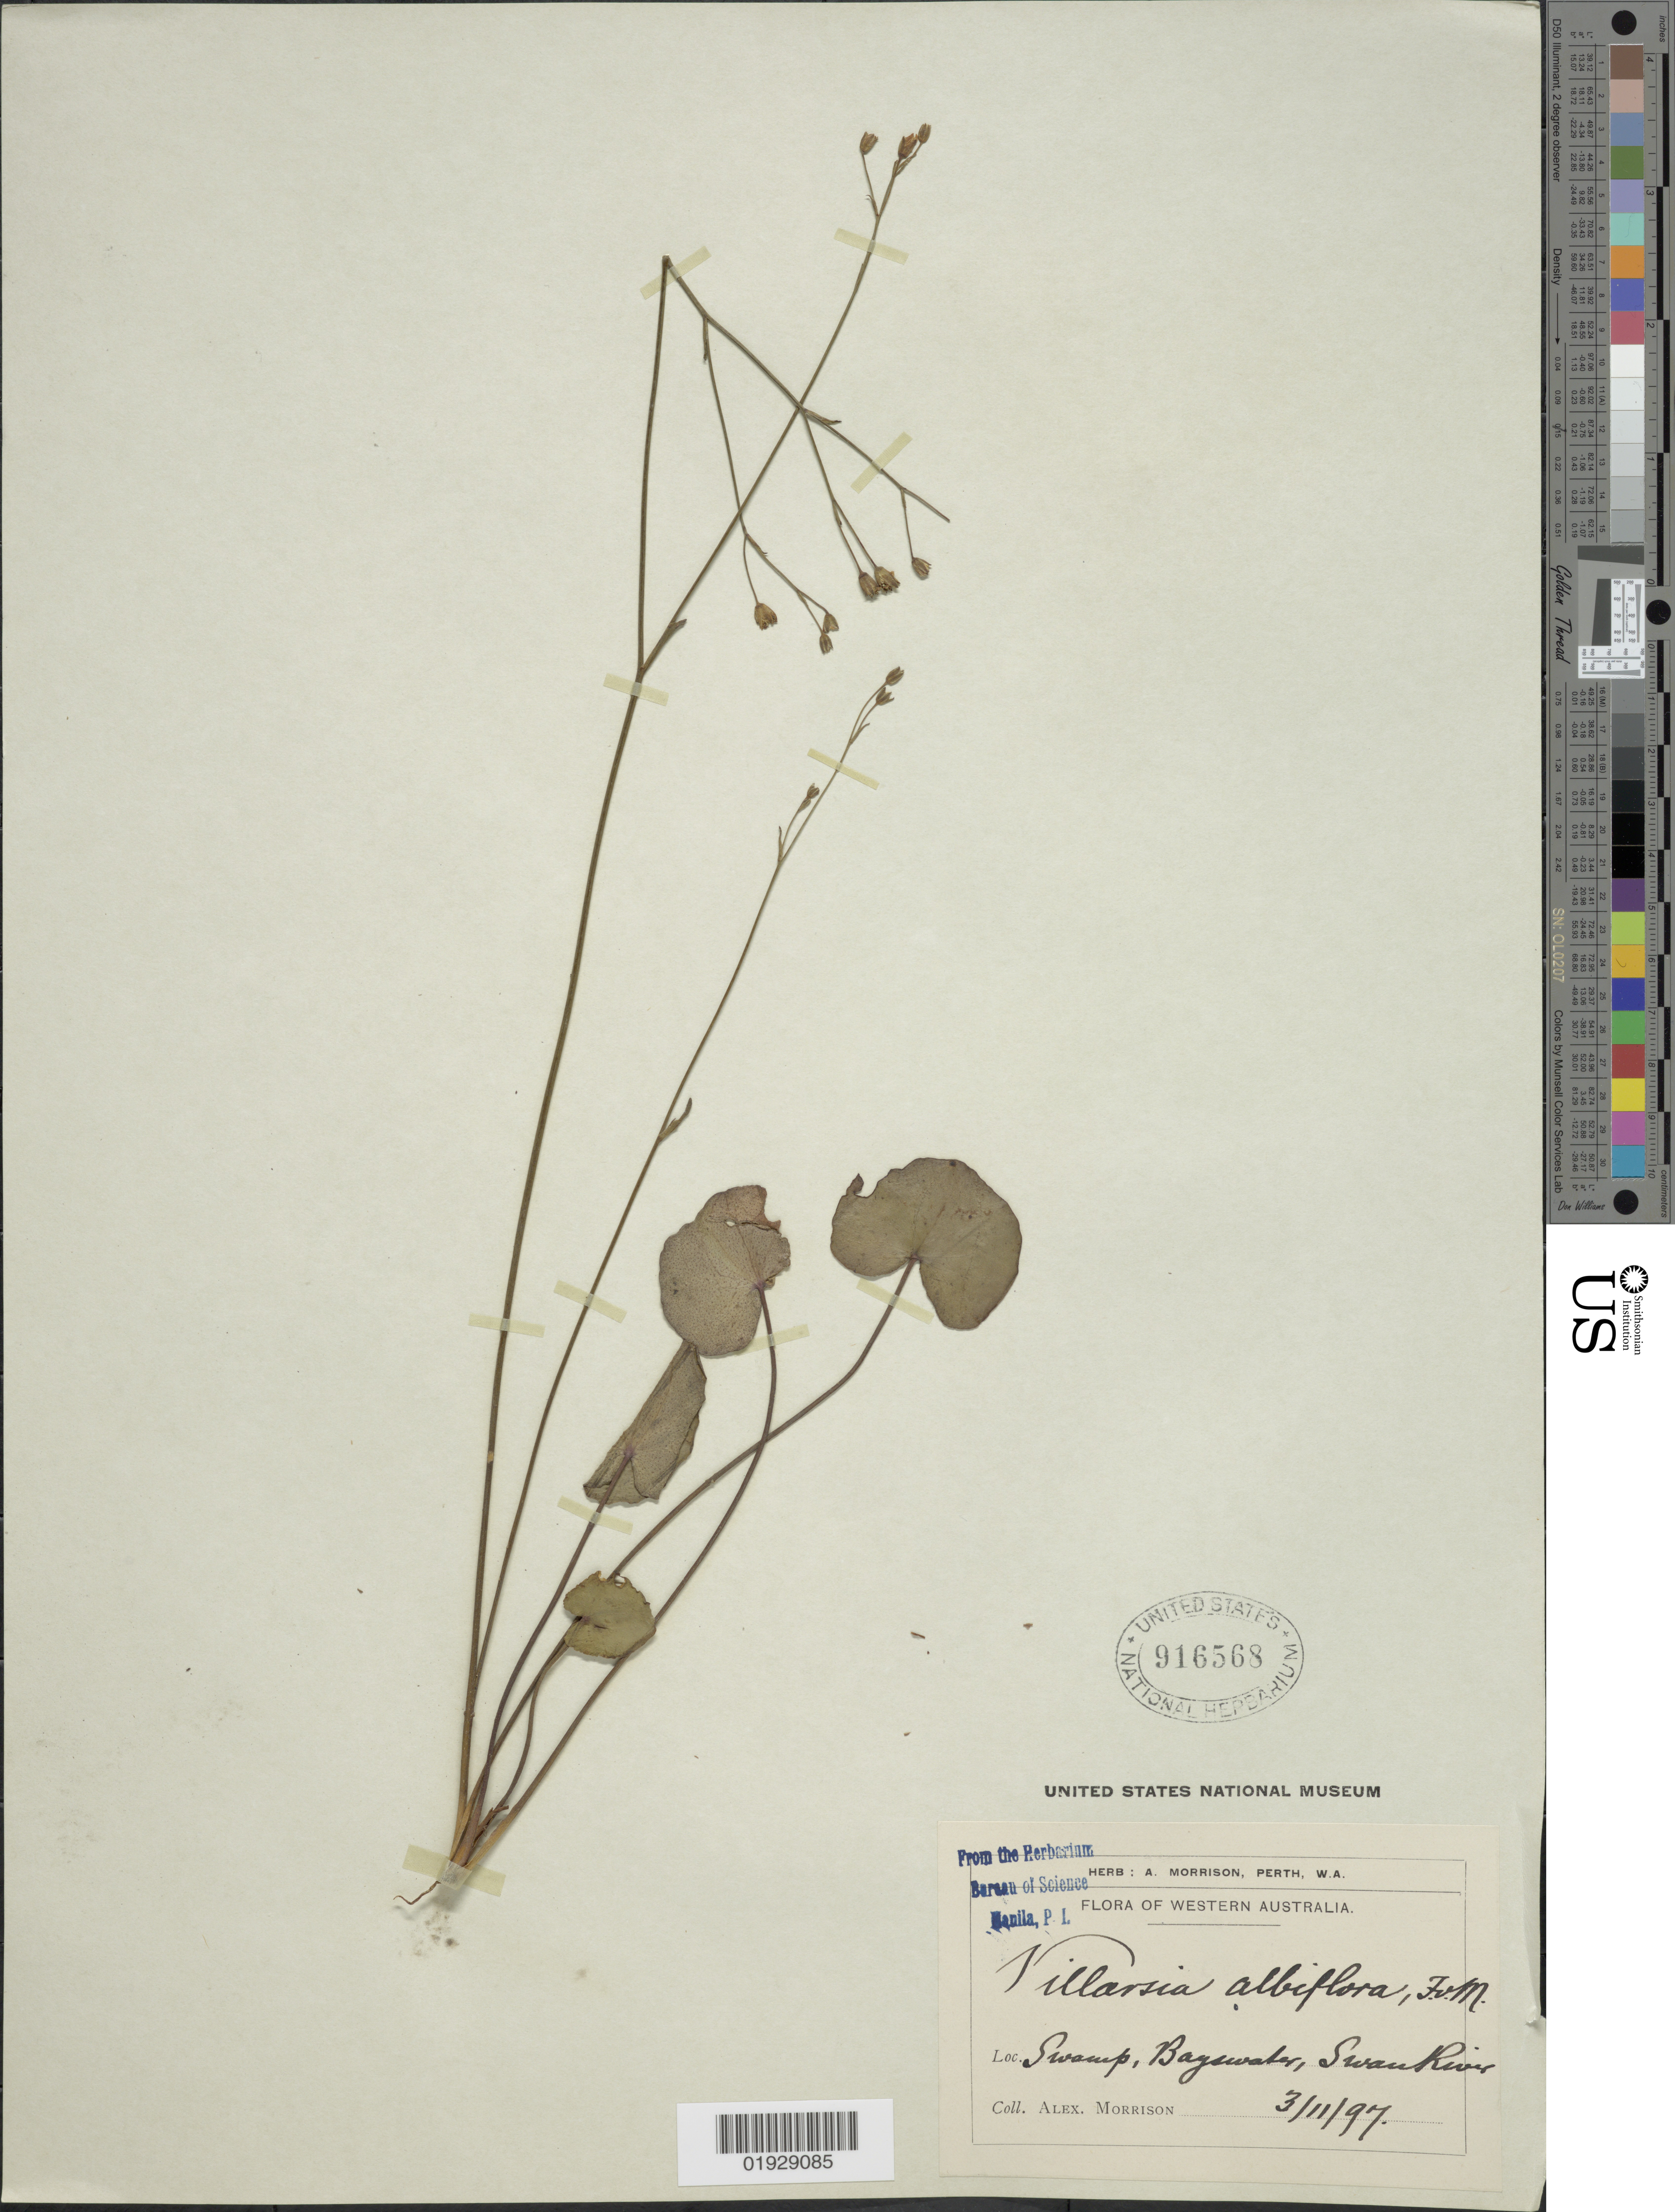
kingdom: Plantae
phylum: Tracheophyta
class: Magnoliopsida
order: Asterales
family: Menyanthaceae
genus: Villarsia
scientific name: Villarsia albiflora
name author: F. Muell.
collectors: A. Morrison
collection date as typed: Transcribed d/m/y: 3/11/97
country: Australia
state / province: Western Australia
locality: Swamp, Bayswater. Swan River.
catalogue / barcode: US 916568